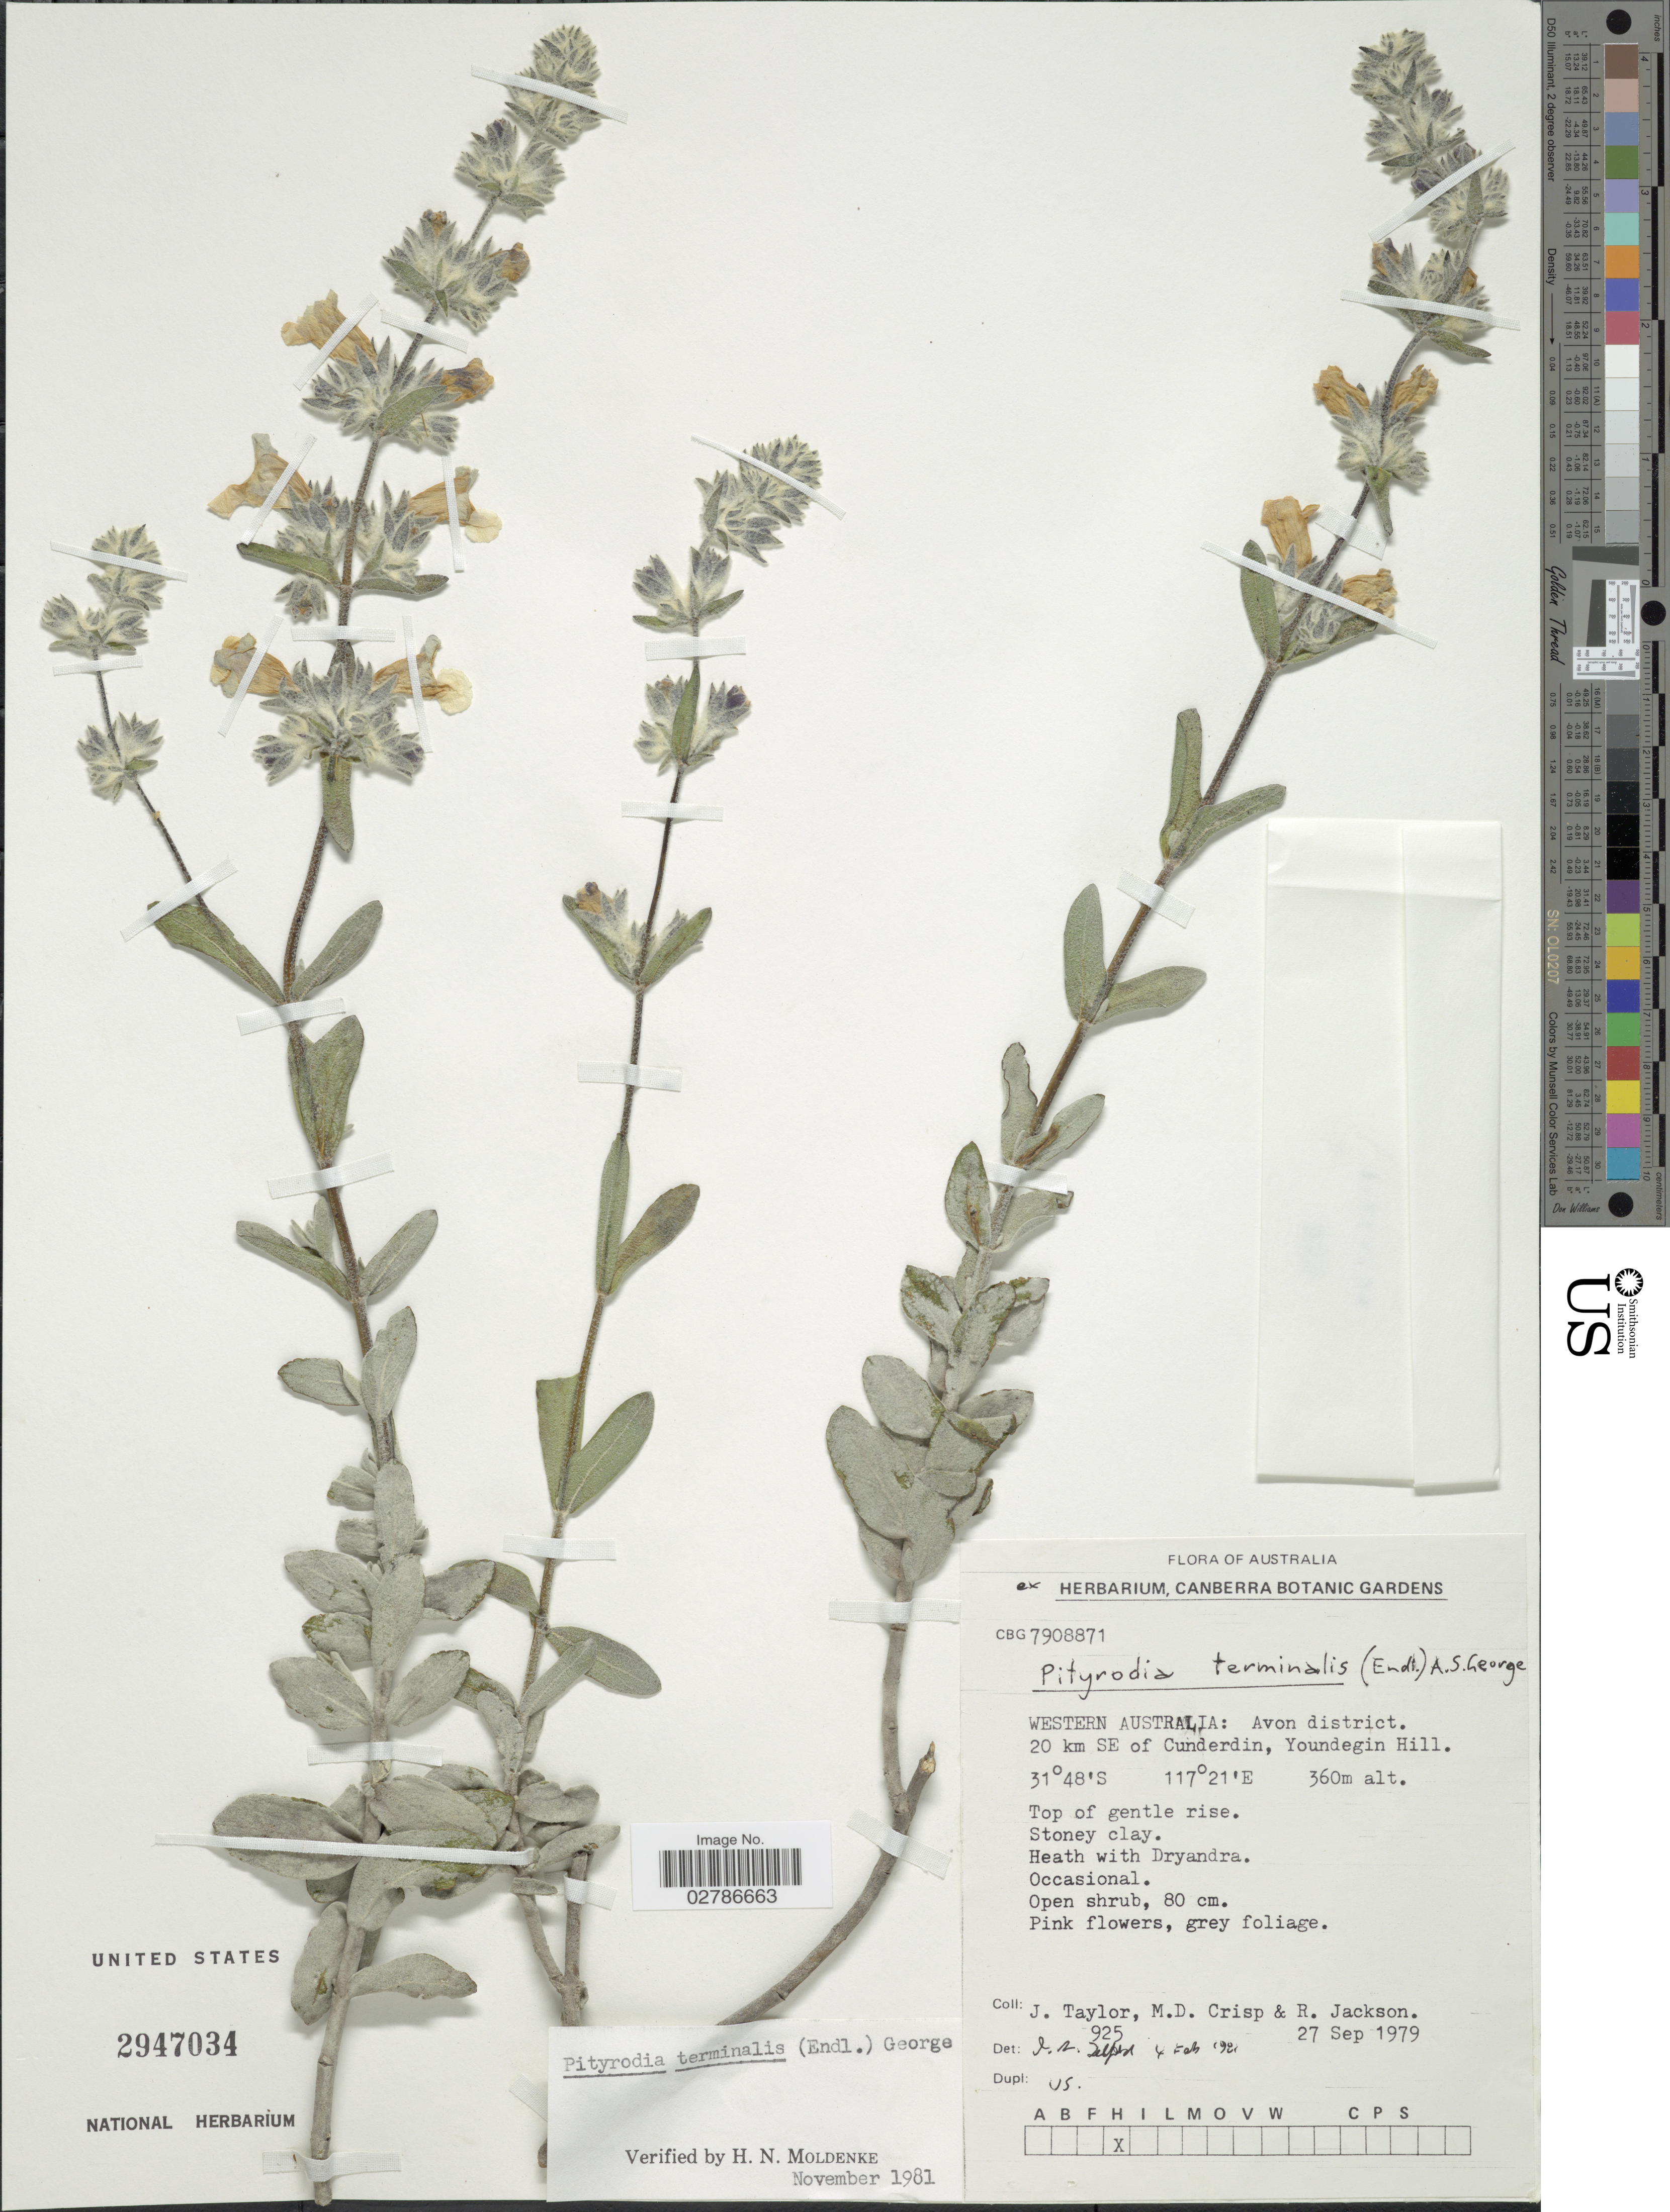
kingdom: Plantae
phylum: Tracheophyta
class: Magnoliopsida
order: Lamiales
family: Lamiaceae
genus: Pityrodia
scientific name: Pityrodia terminalis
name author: (Endl.) A.S. George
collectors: J. Taylor, M. Crisp & R. Jackson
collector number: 925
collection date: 1979-09-27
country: Australia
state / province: Western Australia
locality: Avon district. 20 km SE of Cunderdin, Youndegin Hill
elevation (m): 360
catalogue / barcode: US 2947034